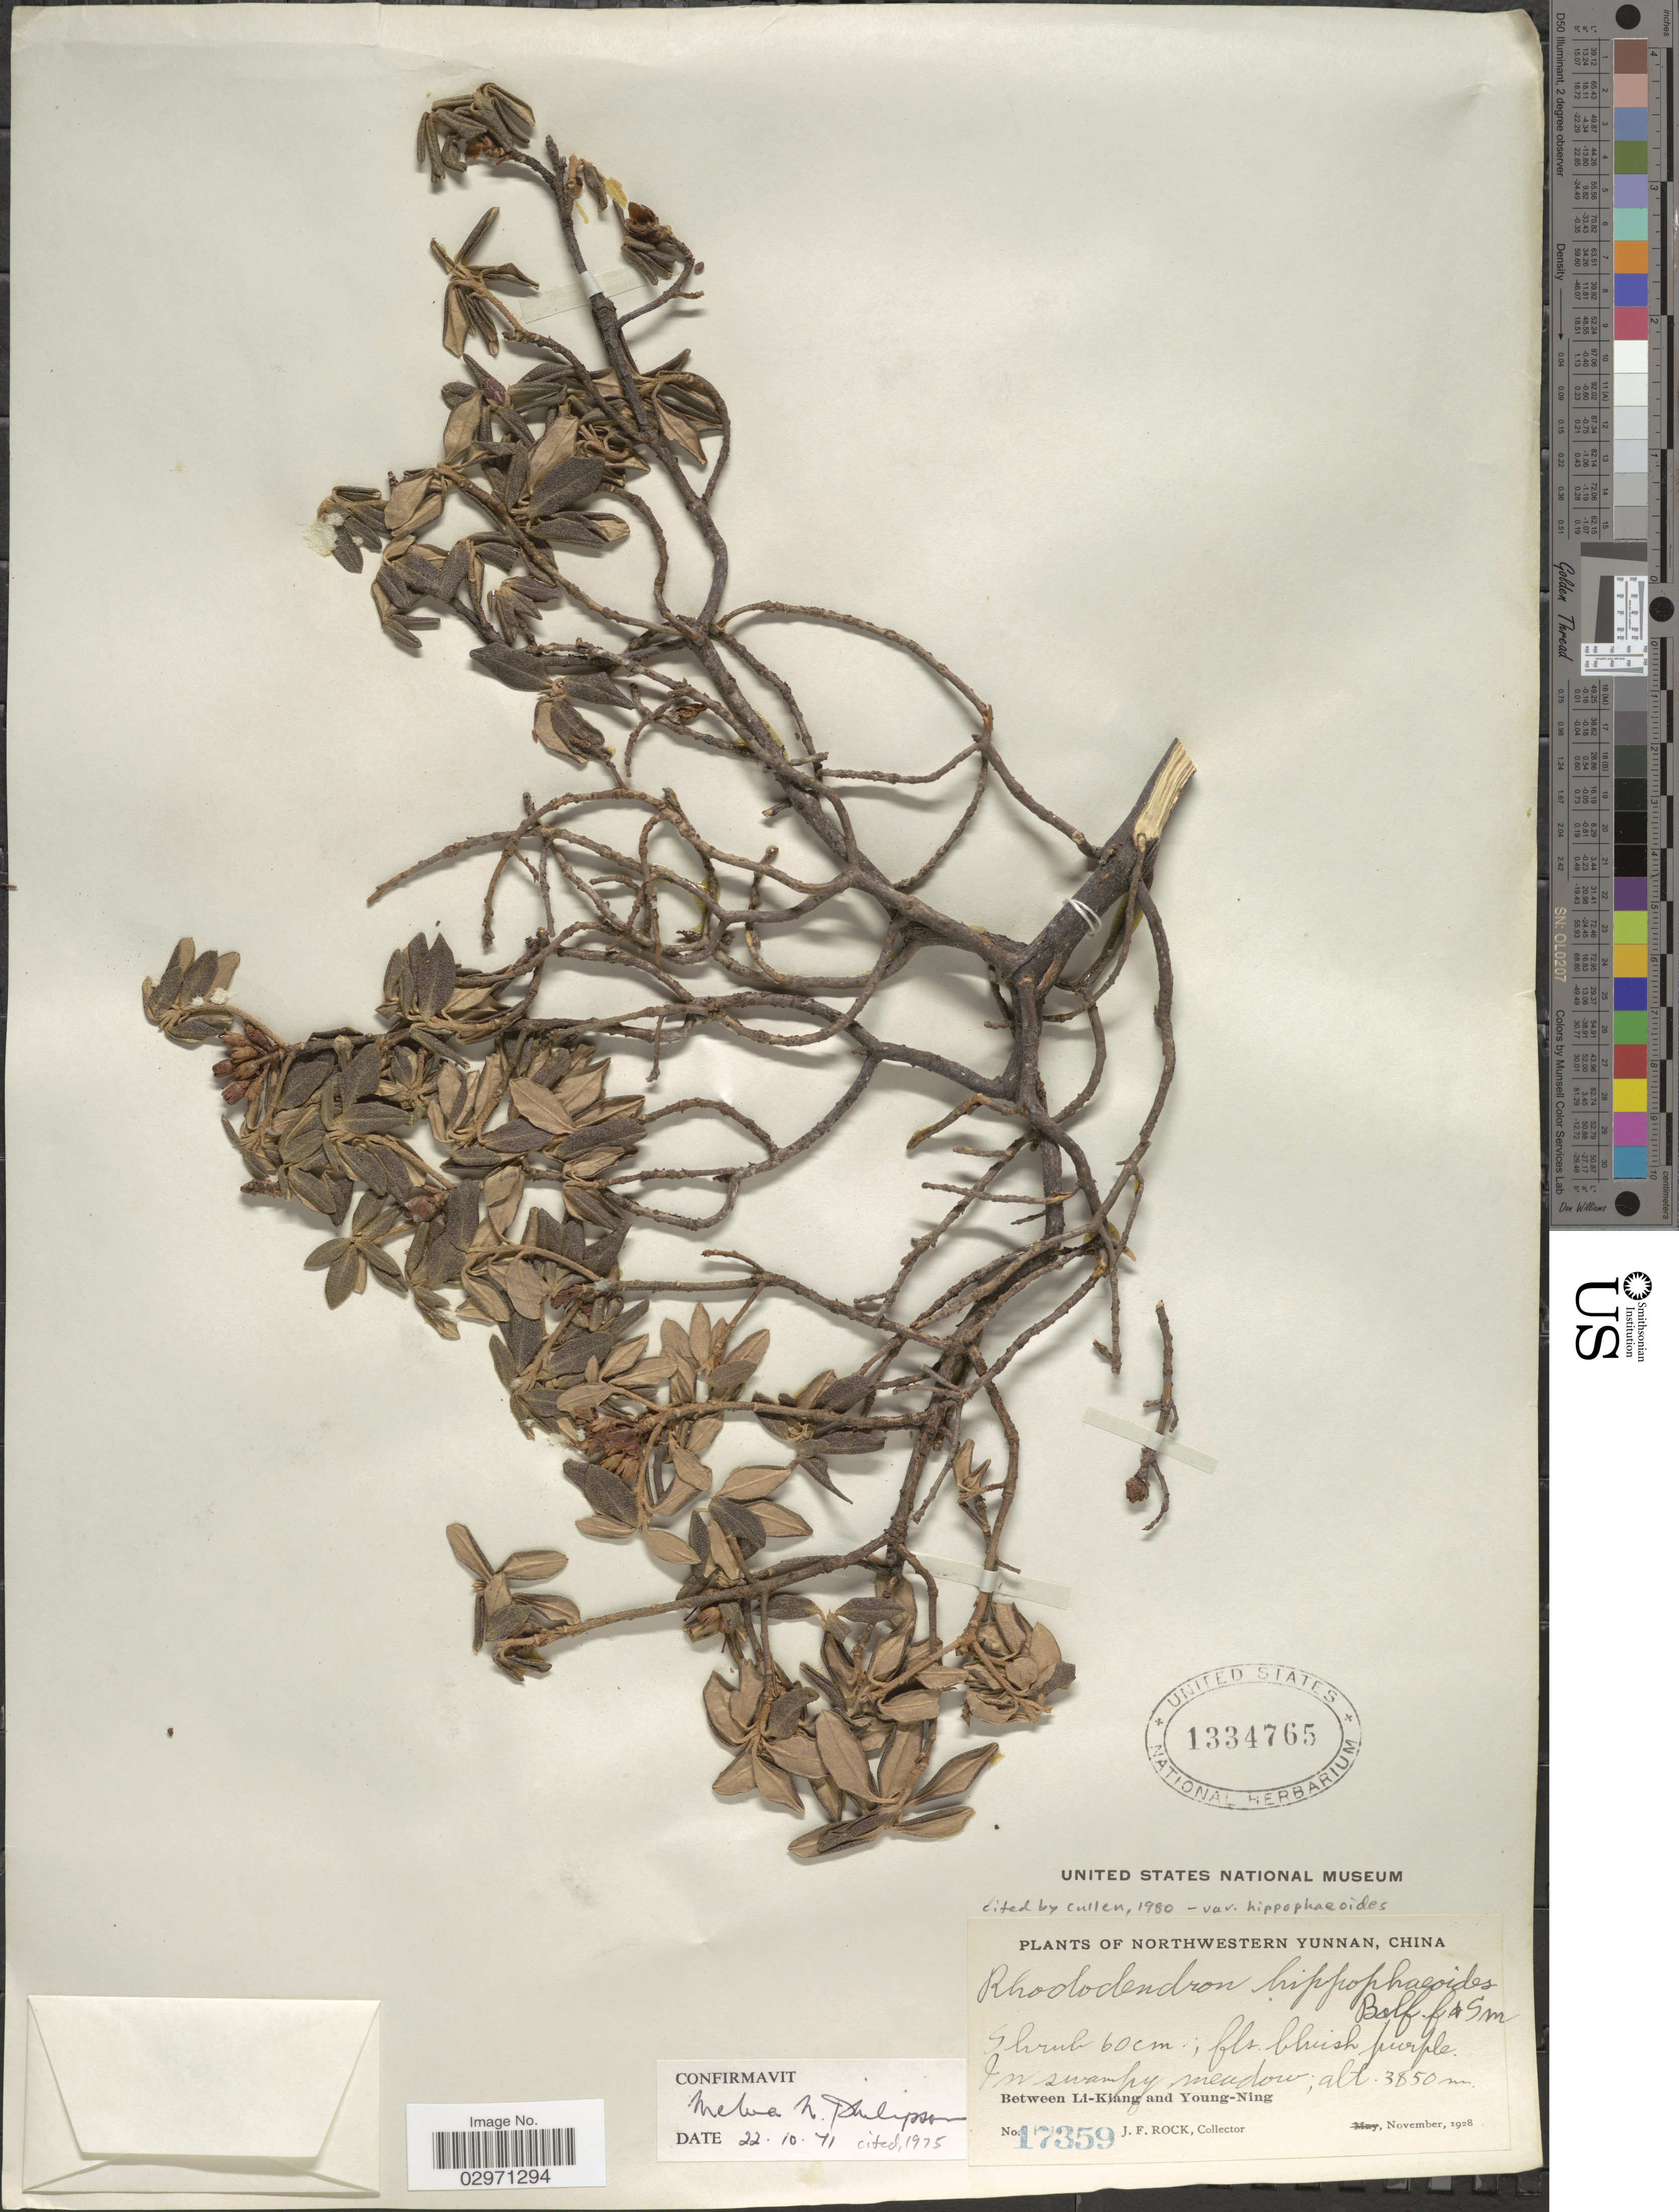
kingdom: Plantae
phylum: Tracheophyta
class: Magnoliopsida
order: Ericales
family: Ericaceae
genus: Rhododendron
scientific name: Rhododendron hippophaeoides var. hippophaeoides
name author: Balf. f. & W.W. Sm.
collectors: J. Rock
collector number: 17359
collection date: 1928-11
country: China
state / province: Yunnan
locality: Northwestern Yunnan. Between Li-Kiang and Young-Ning.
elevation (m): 3850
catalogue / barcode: US 1334765